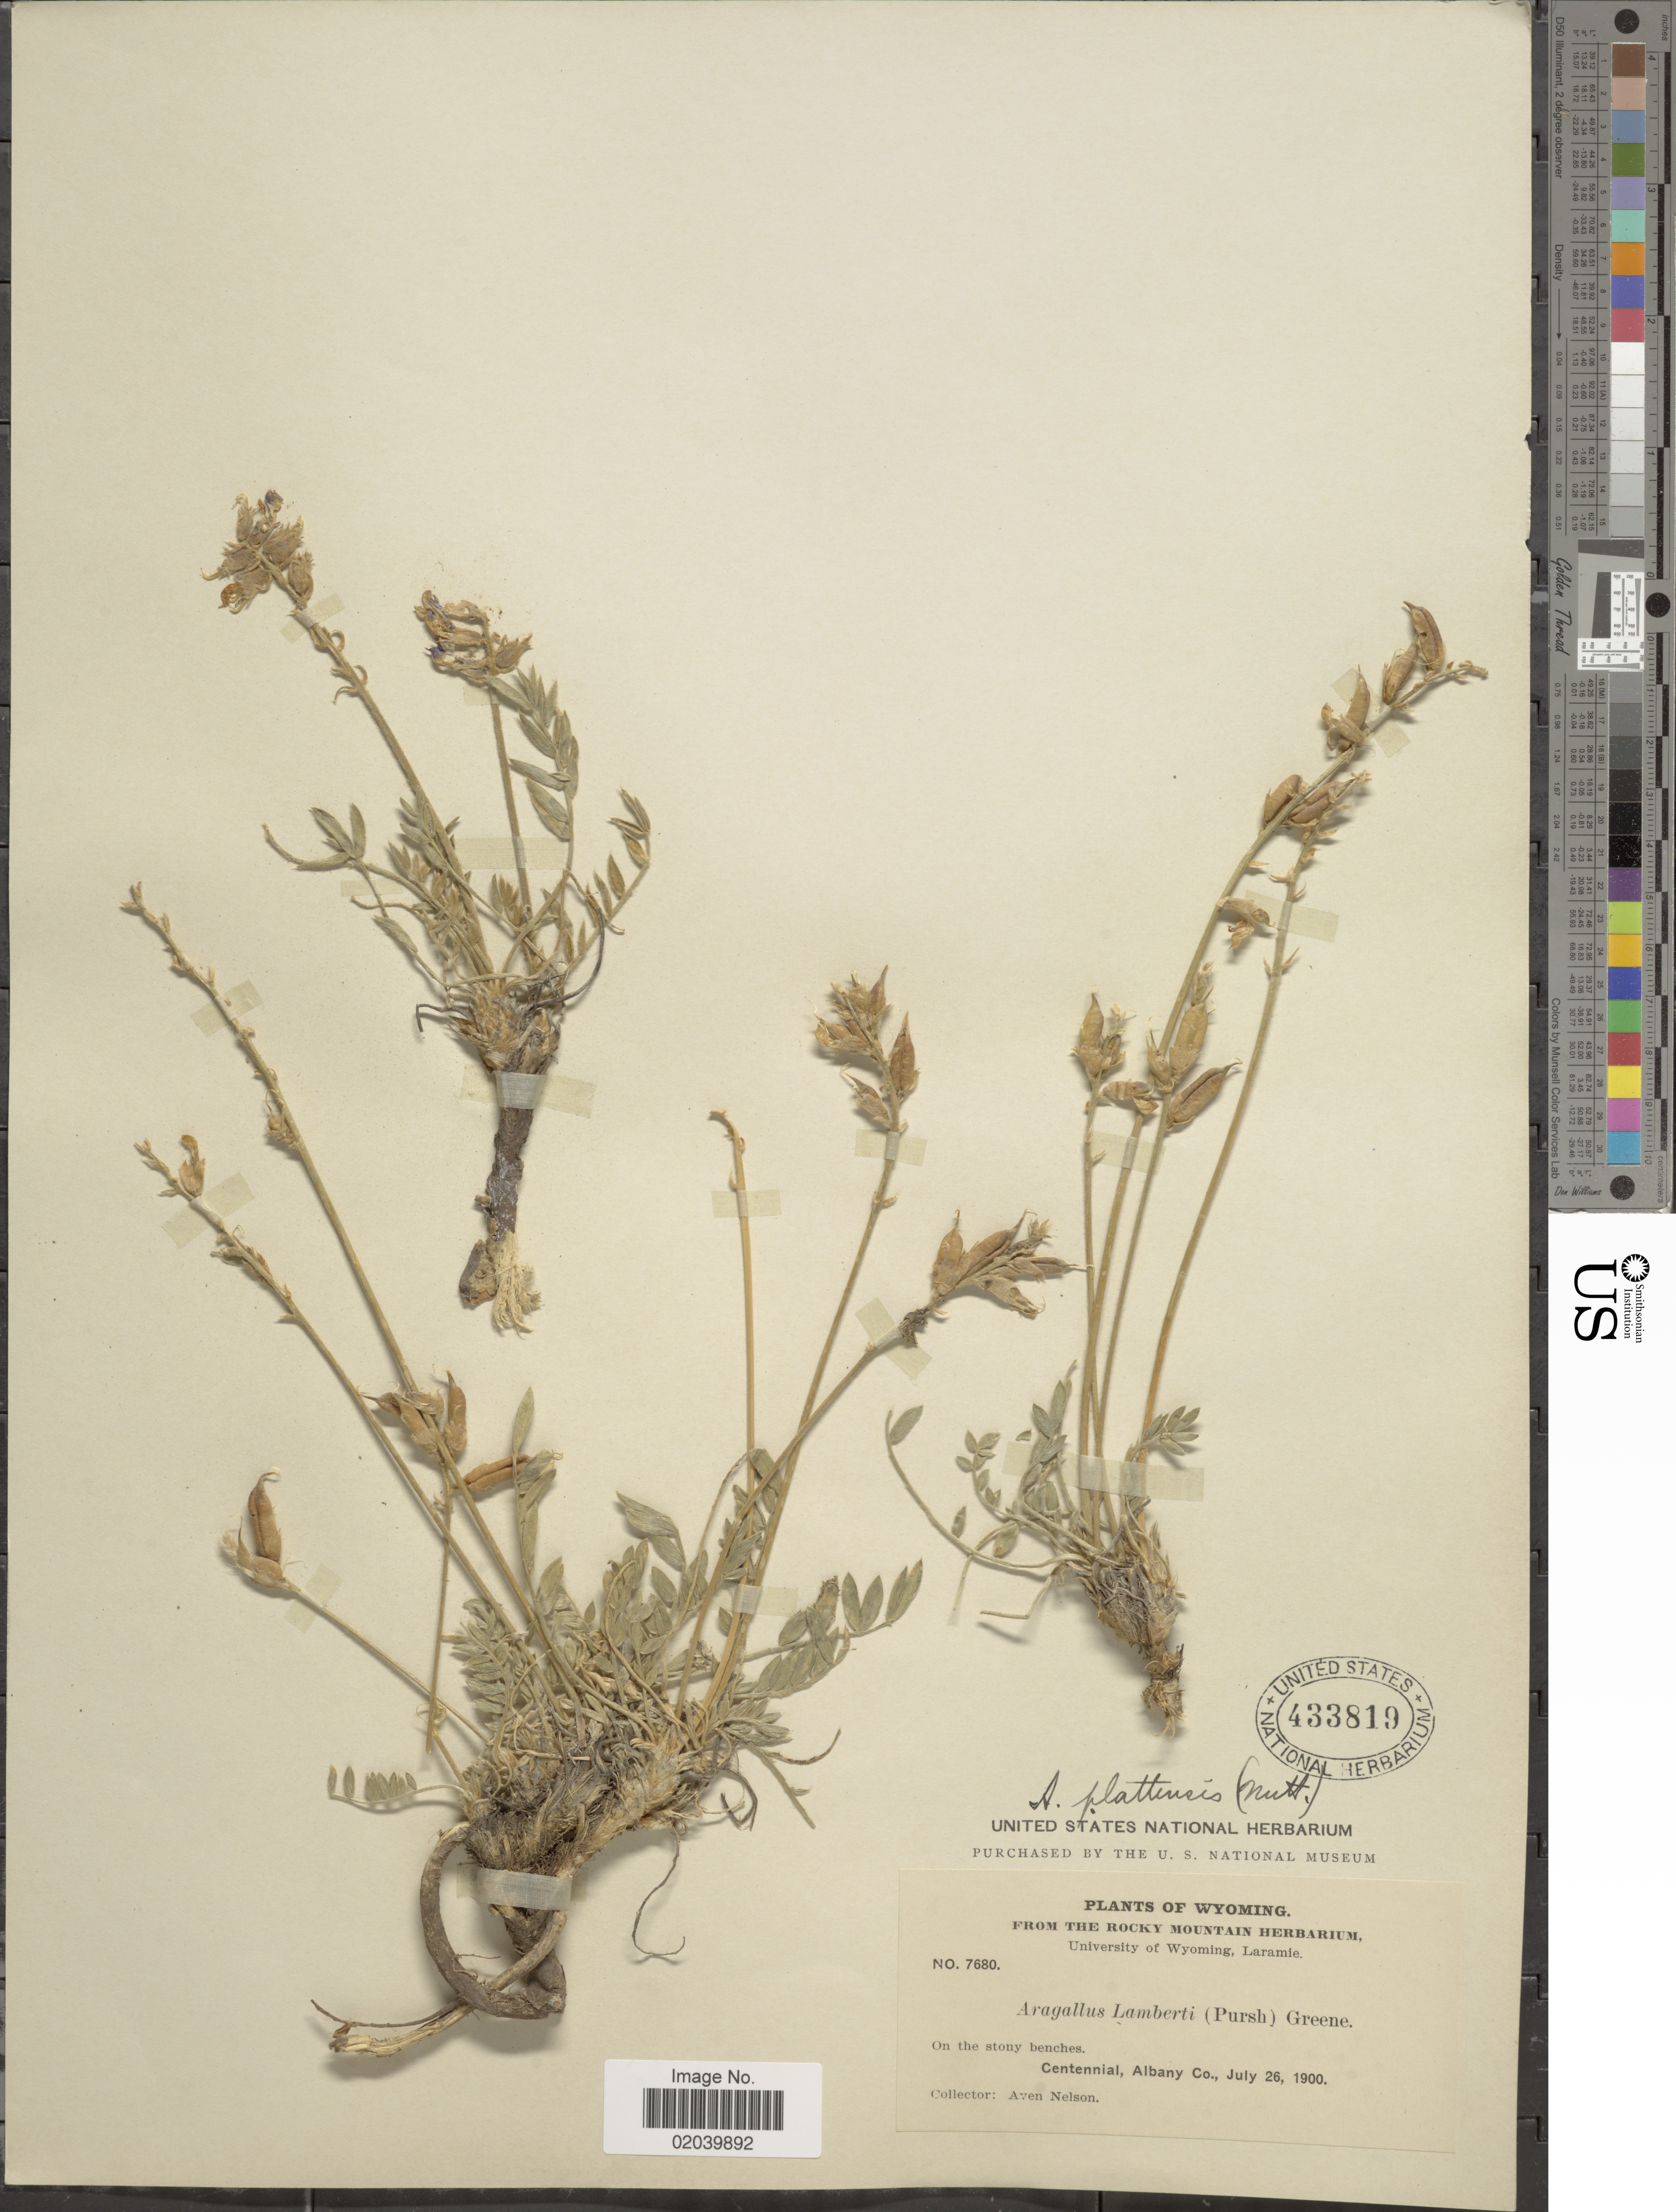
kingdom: Plantae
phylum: Tracheophyta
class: Magnoliopsida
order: Fabales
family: Fabaceae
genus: Oxytropis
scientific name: Oxytropis lambertii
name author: Pursh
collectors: A. Nelson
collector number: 7680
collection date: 1900-07-26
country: United States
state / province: Wyoming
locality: On the stony benches. Centennial, Albany Co.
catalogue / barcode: US 433819